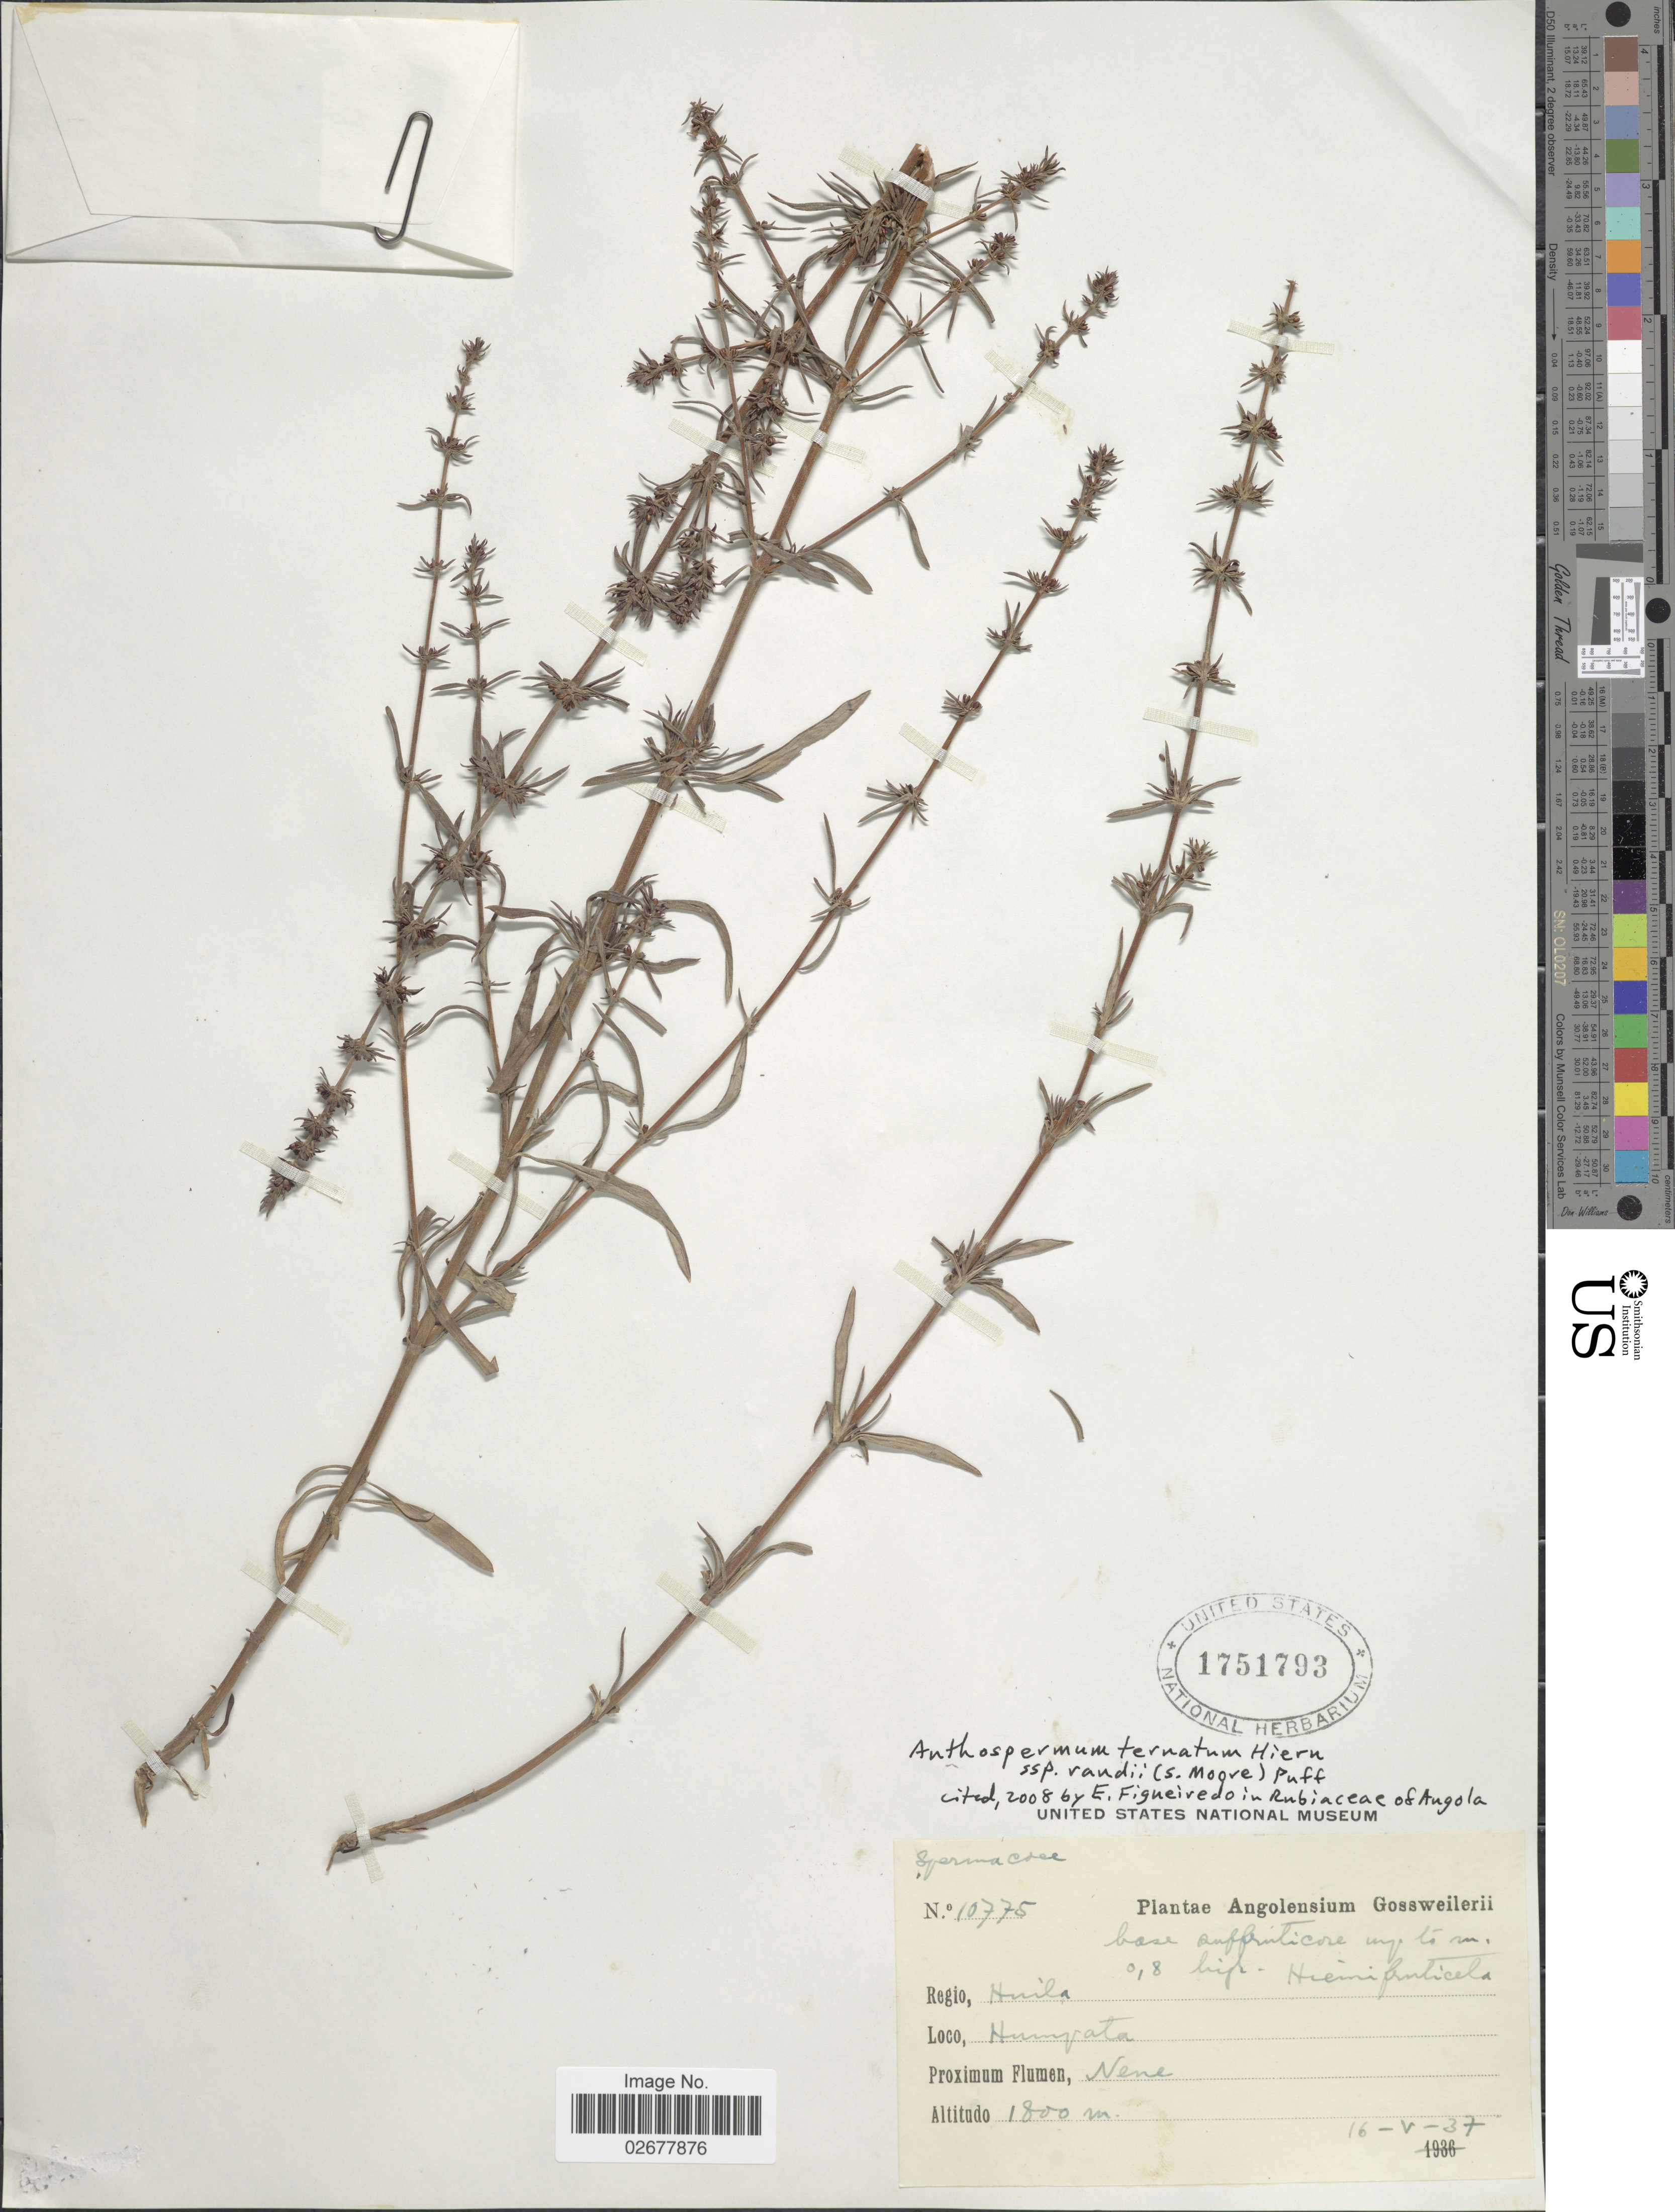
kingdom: Plantae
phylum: Tracheophyta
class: Magnoliopsida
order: Gentianales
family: Rubiaceae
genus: Anthospermum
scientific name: Anthospermum ternatum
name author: Hiern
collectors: -. Gossweiler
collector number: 10775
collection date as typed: Transcribed d/m/y: 16/5/37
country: Angola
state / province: Huila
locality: Regio, Huila, Humpata, proximum Flumen Nene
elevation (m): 1800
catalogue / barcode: US 1751793